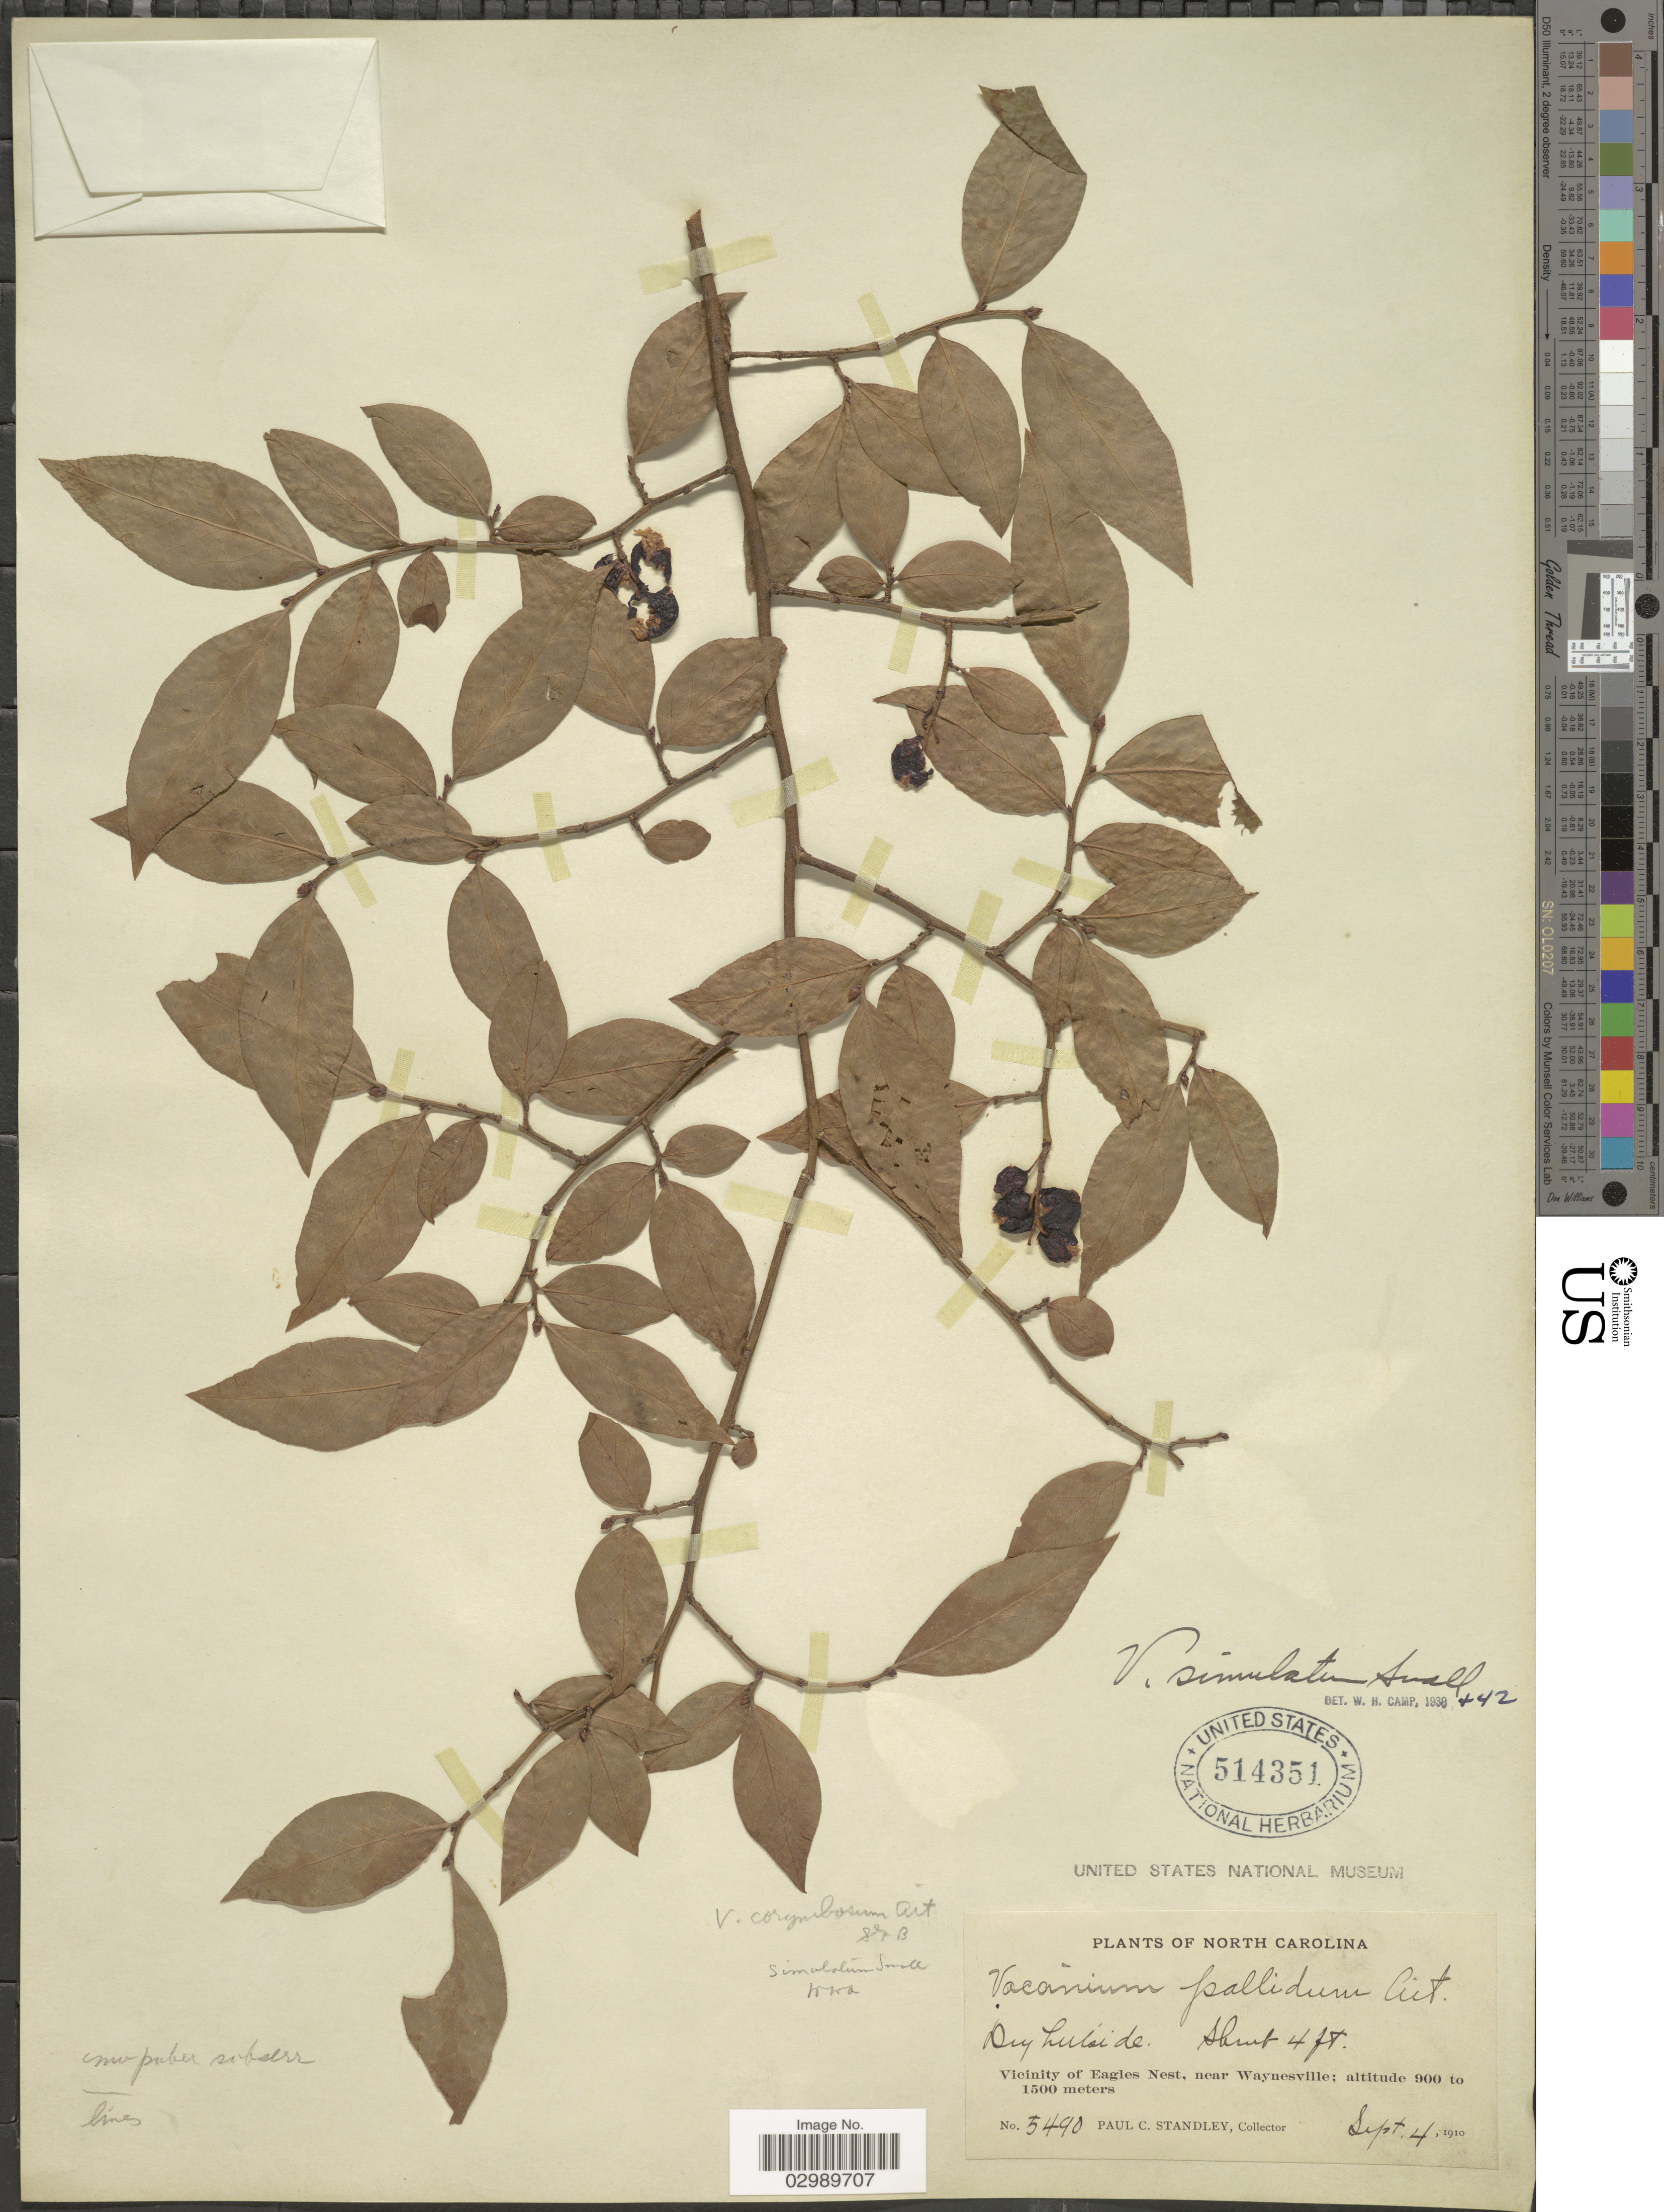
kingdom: Plantae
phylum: Tracheophyta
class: Magnoliopsida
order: Ericales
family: Ericaceae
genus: Vaccinium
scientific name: Vaccinium simulatum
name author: Small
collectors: P. C. Standley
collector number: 5490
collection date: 1910-09-04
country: United States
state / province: North Carolina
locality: Vicinity of Eagles Nest, near Waynesville.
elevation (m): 900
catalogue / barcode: US 514351